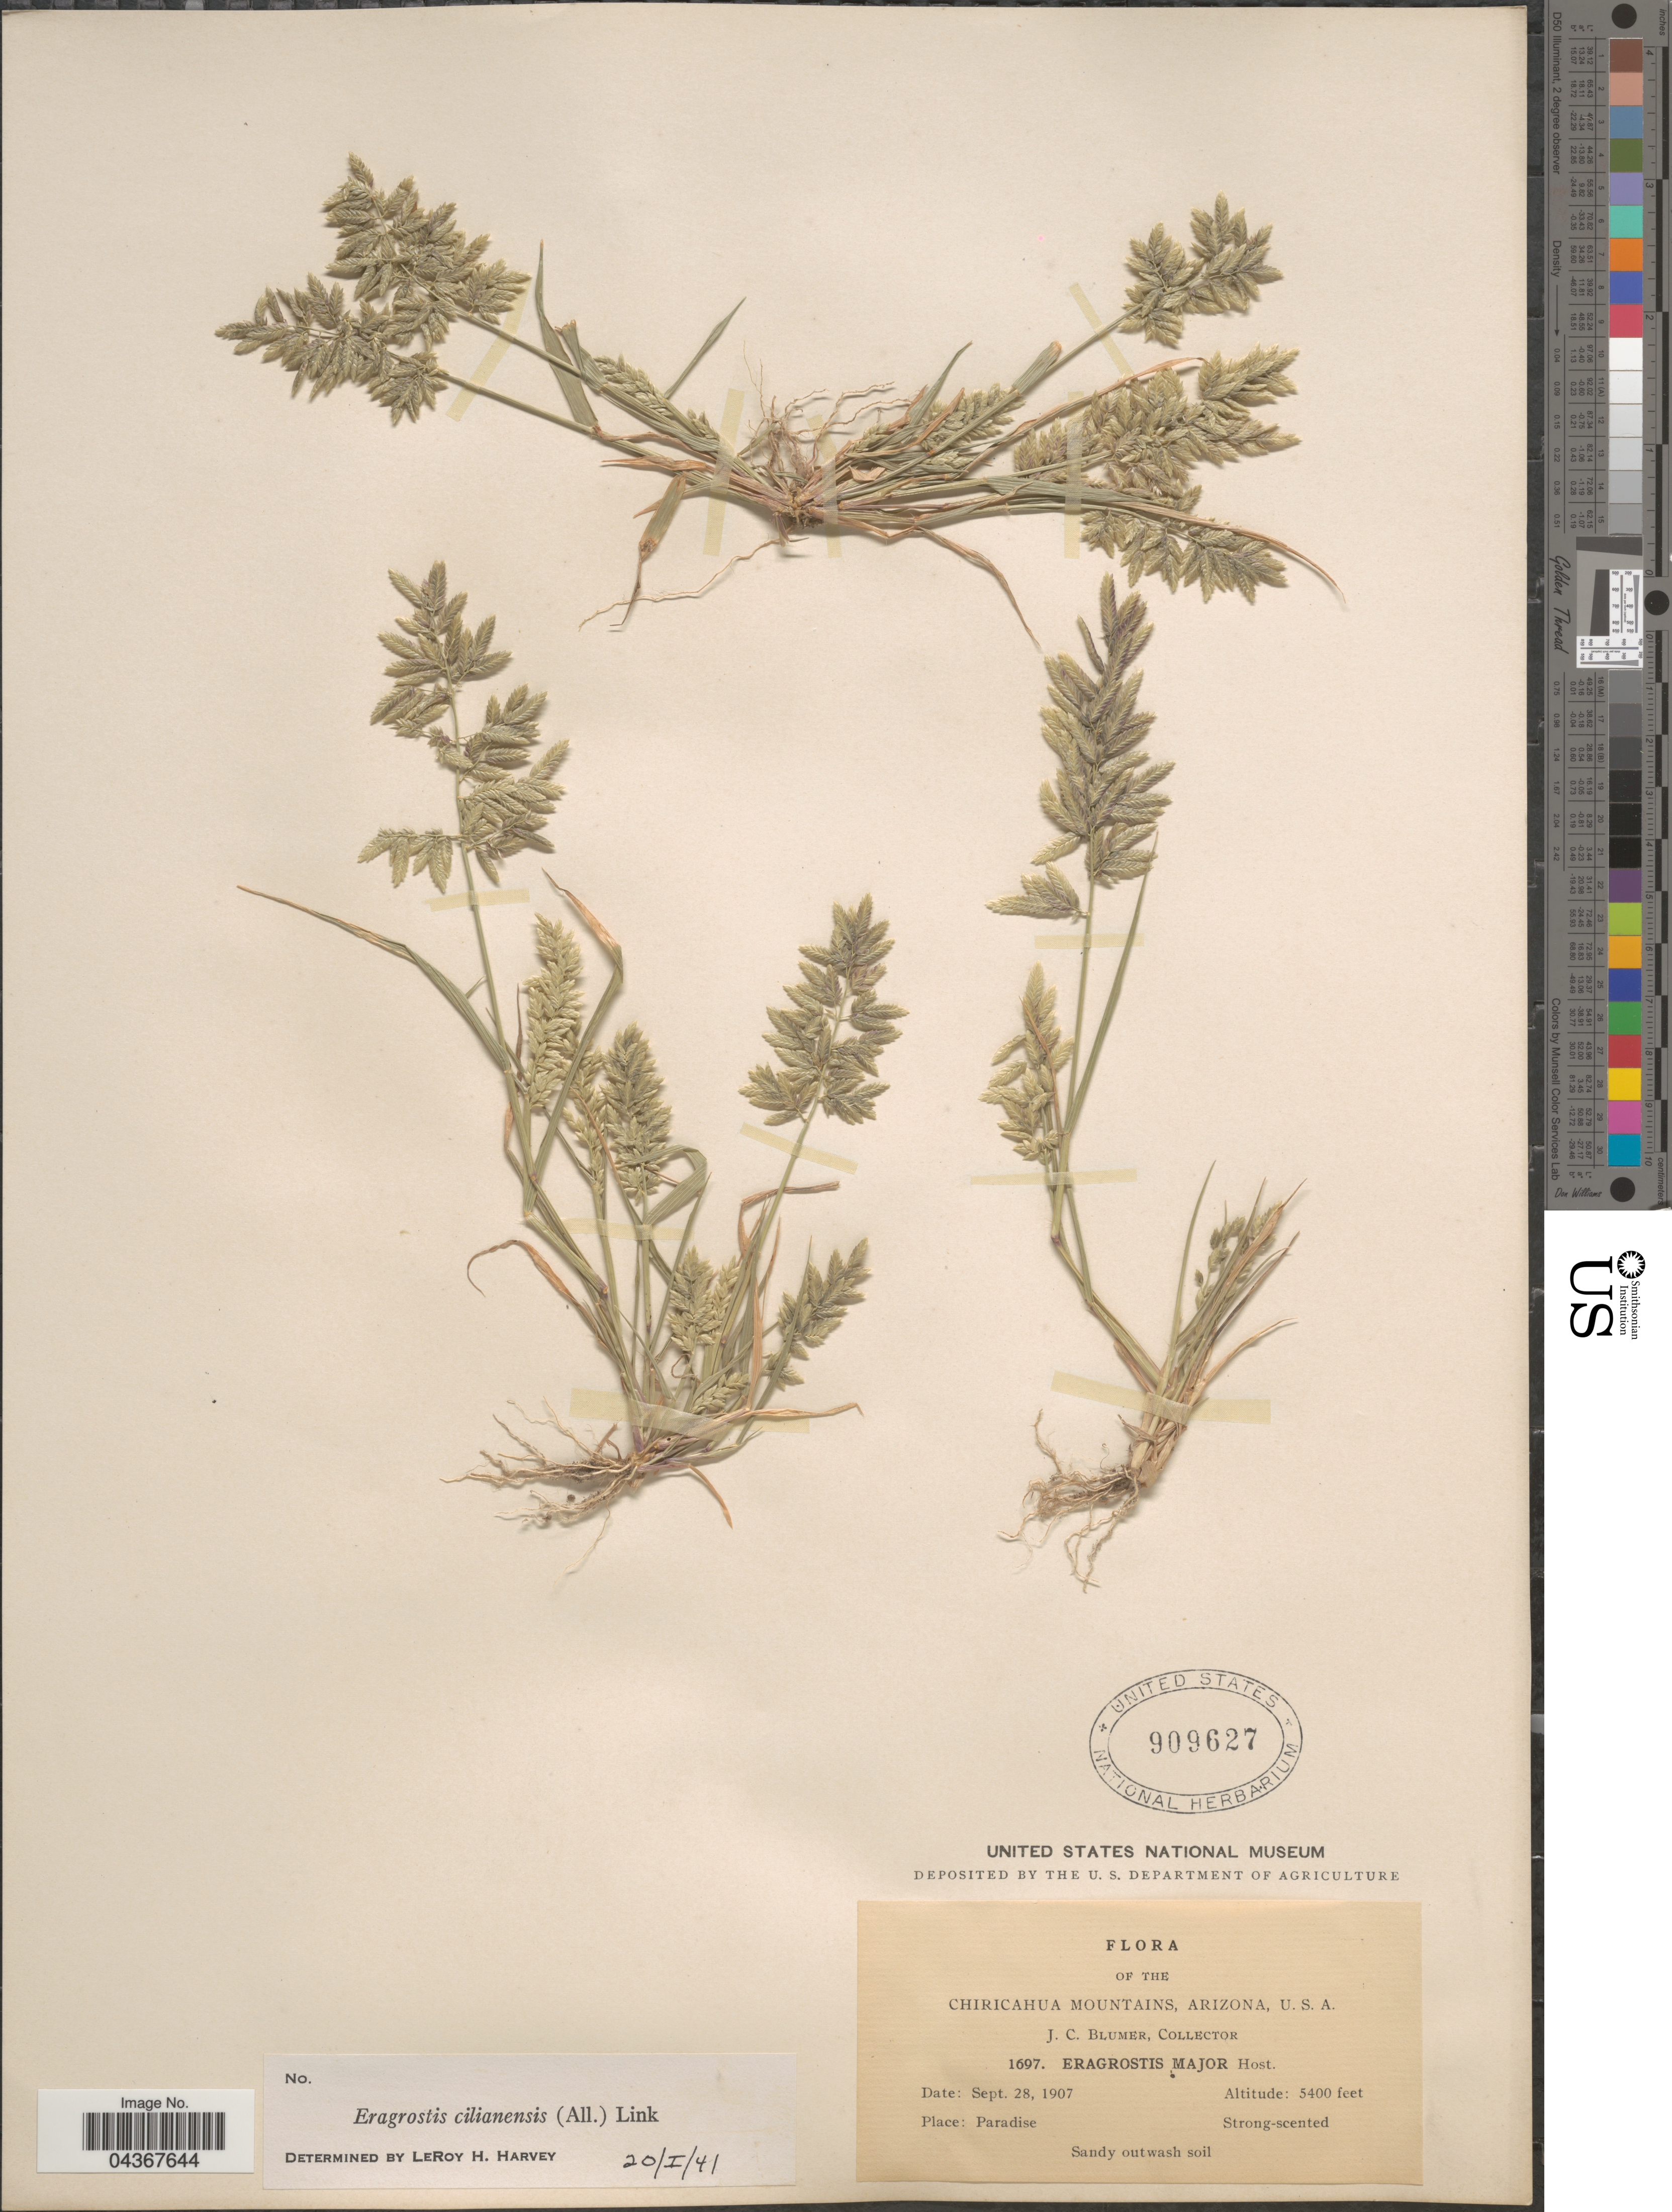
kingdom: Plantae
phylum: Tracheophyta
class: Liliopsida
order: Poales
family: Poaceae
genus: Eragrostis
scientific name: Eragrostis cilianensis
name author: (Bellardi) Vignolo ex Janch.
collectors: J. C. Blumer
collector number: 1697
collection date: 1907-09-28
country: United States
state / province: Arizona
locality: Chiricahua Mountains. Paradise.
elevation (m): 1646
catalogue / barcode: US 909627